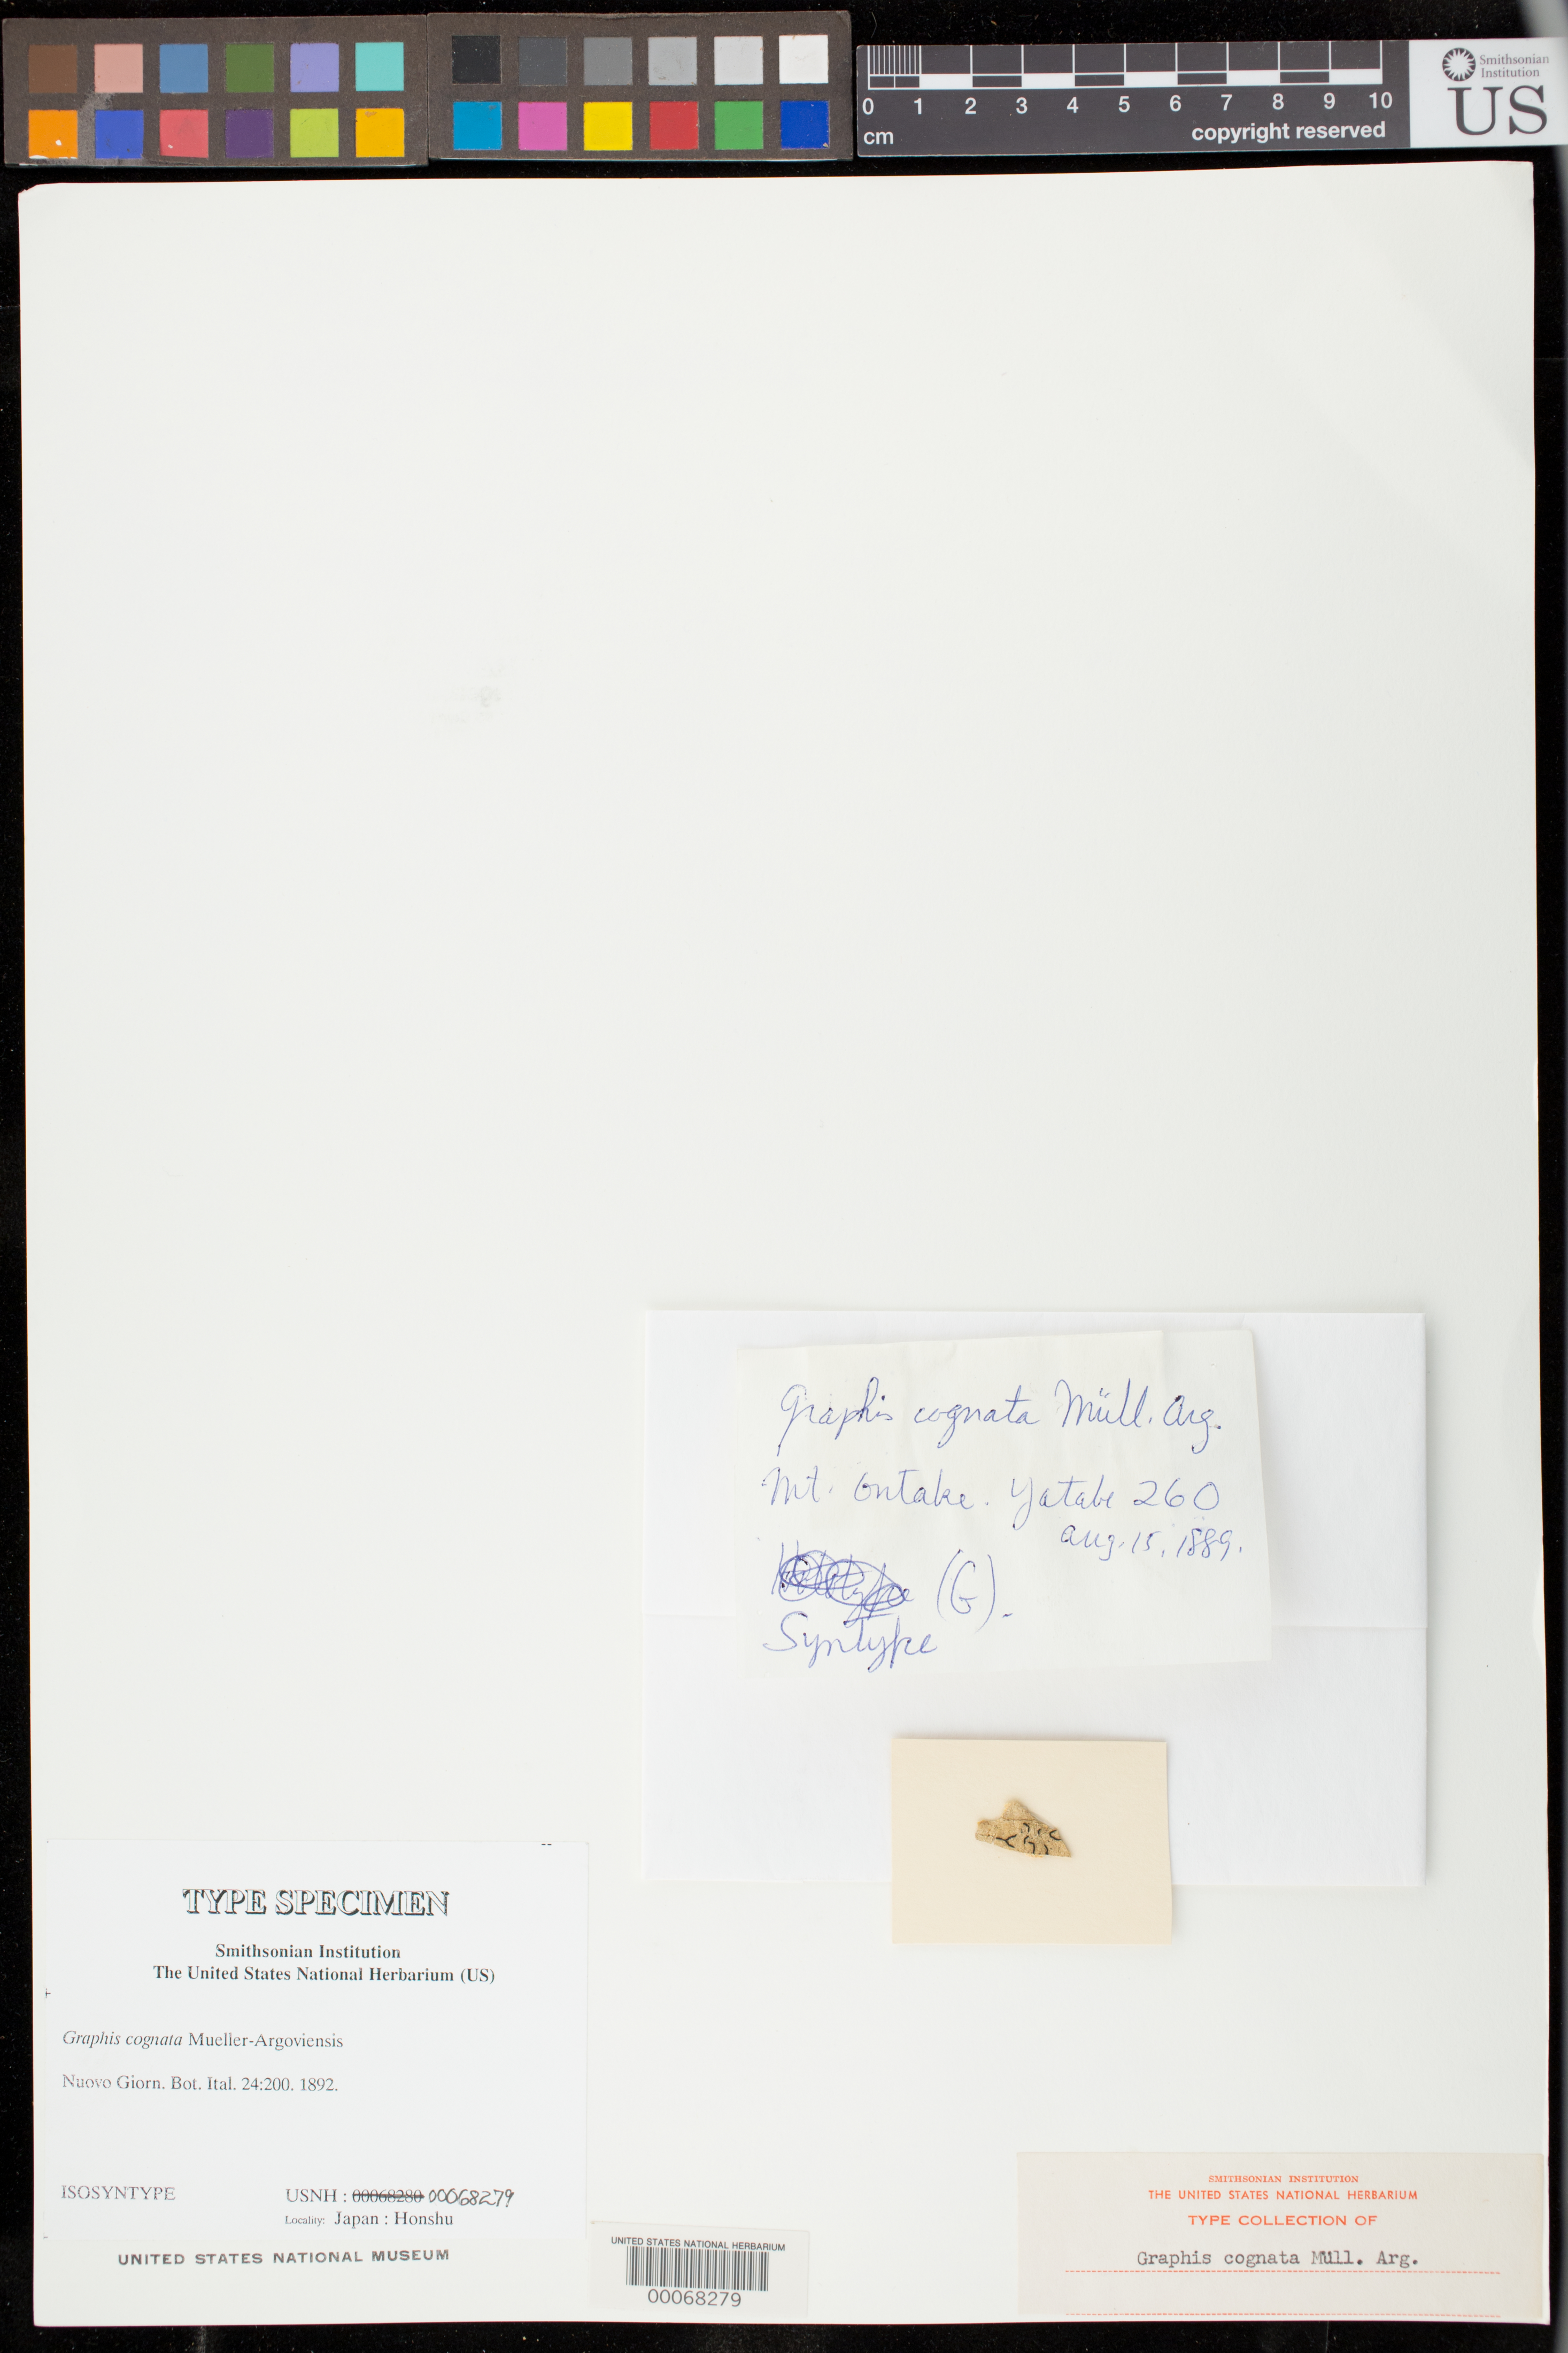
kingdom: Fungi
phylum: Ascomycota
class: Lecanoromycetes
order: Ostropales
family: Graphidaceae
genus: Graphis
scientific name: Graphis cognata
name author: Müll. Arg.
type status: Isosyntype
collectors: R. Yatabe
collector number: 260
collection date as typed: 15 Aug 1889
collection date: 1889-08-15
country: Japan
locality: Mt. Gutake.